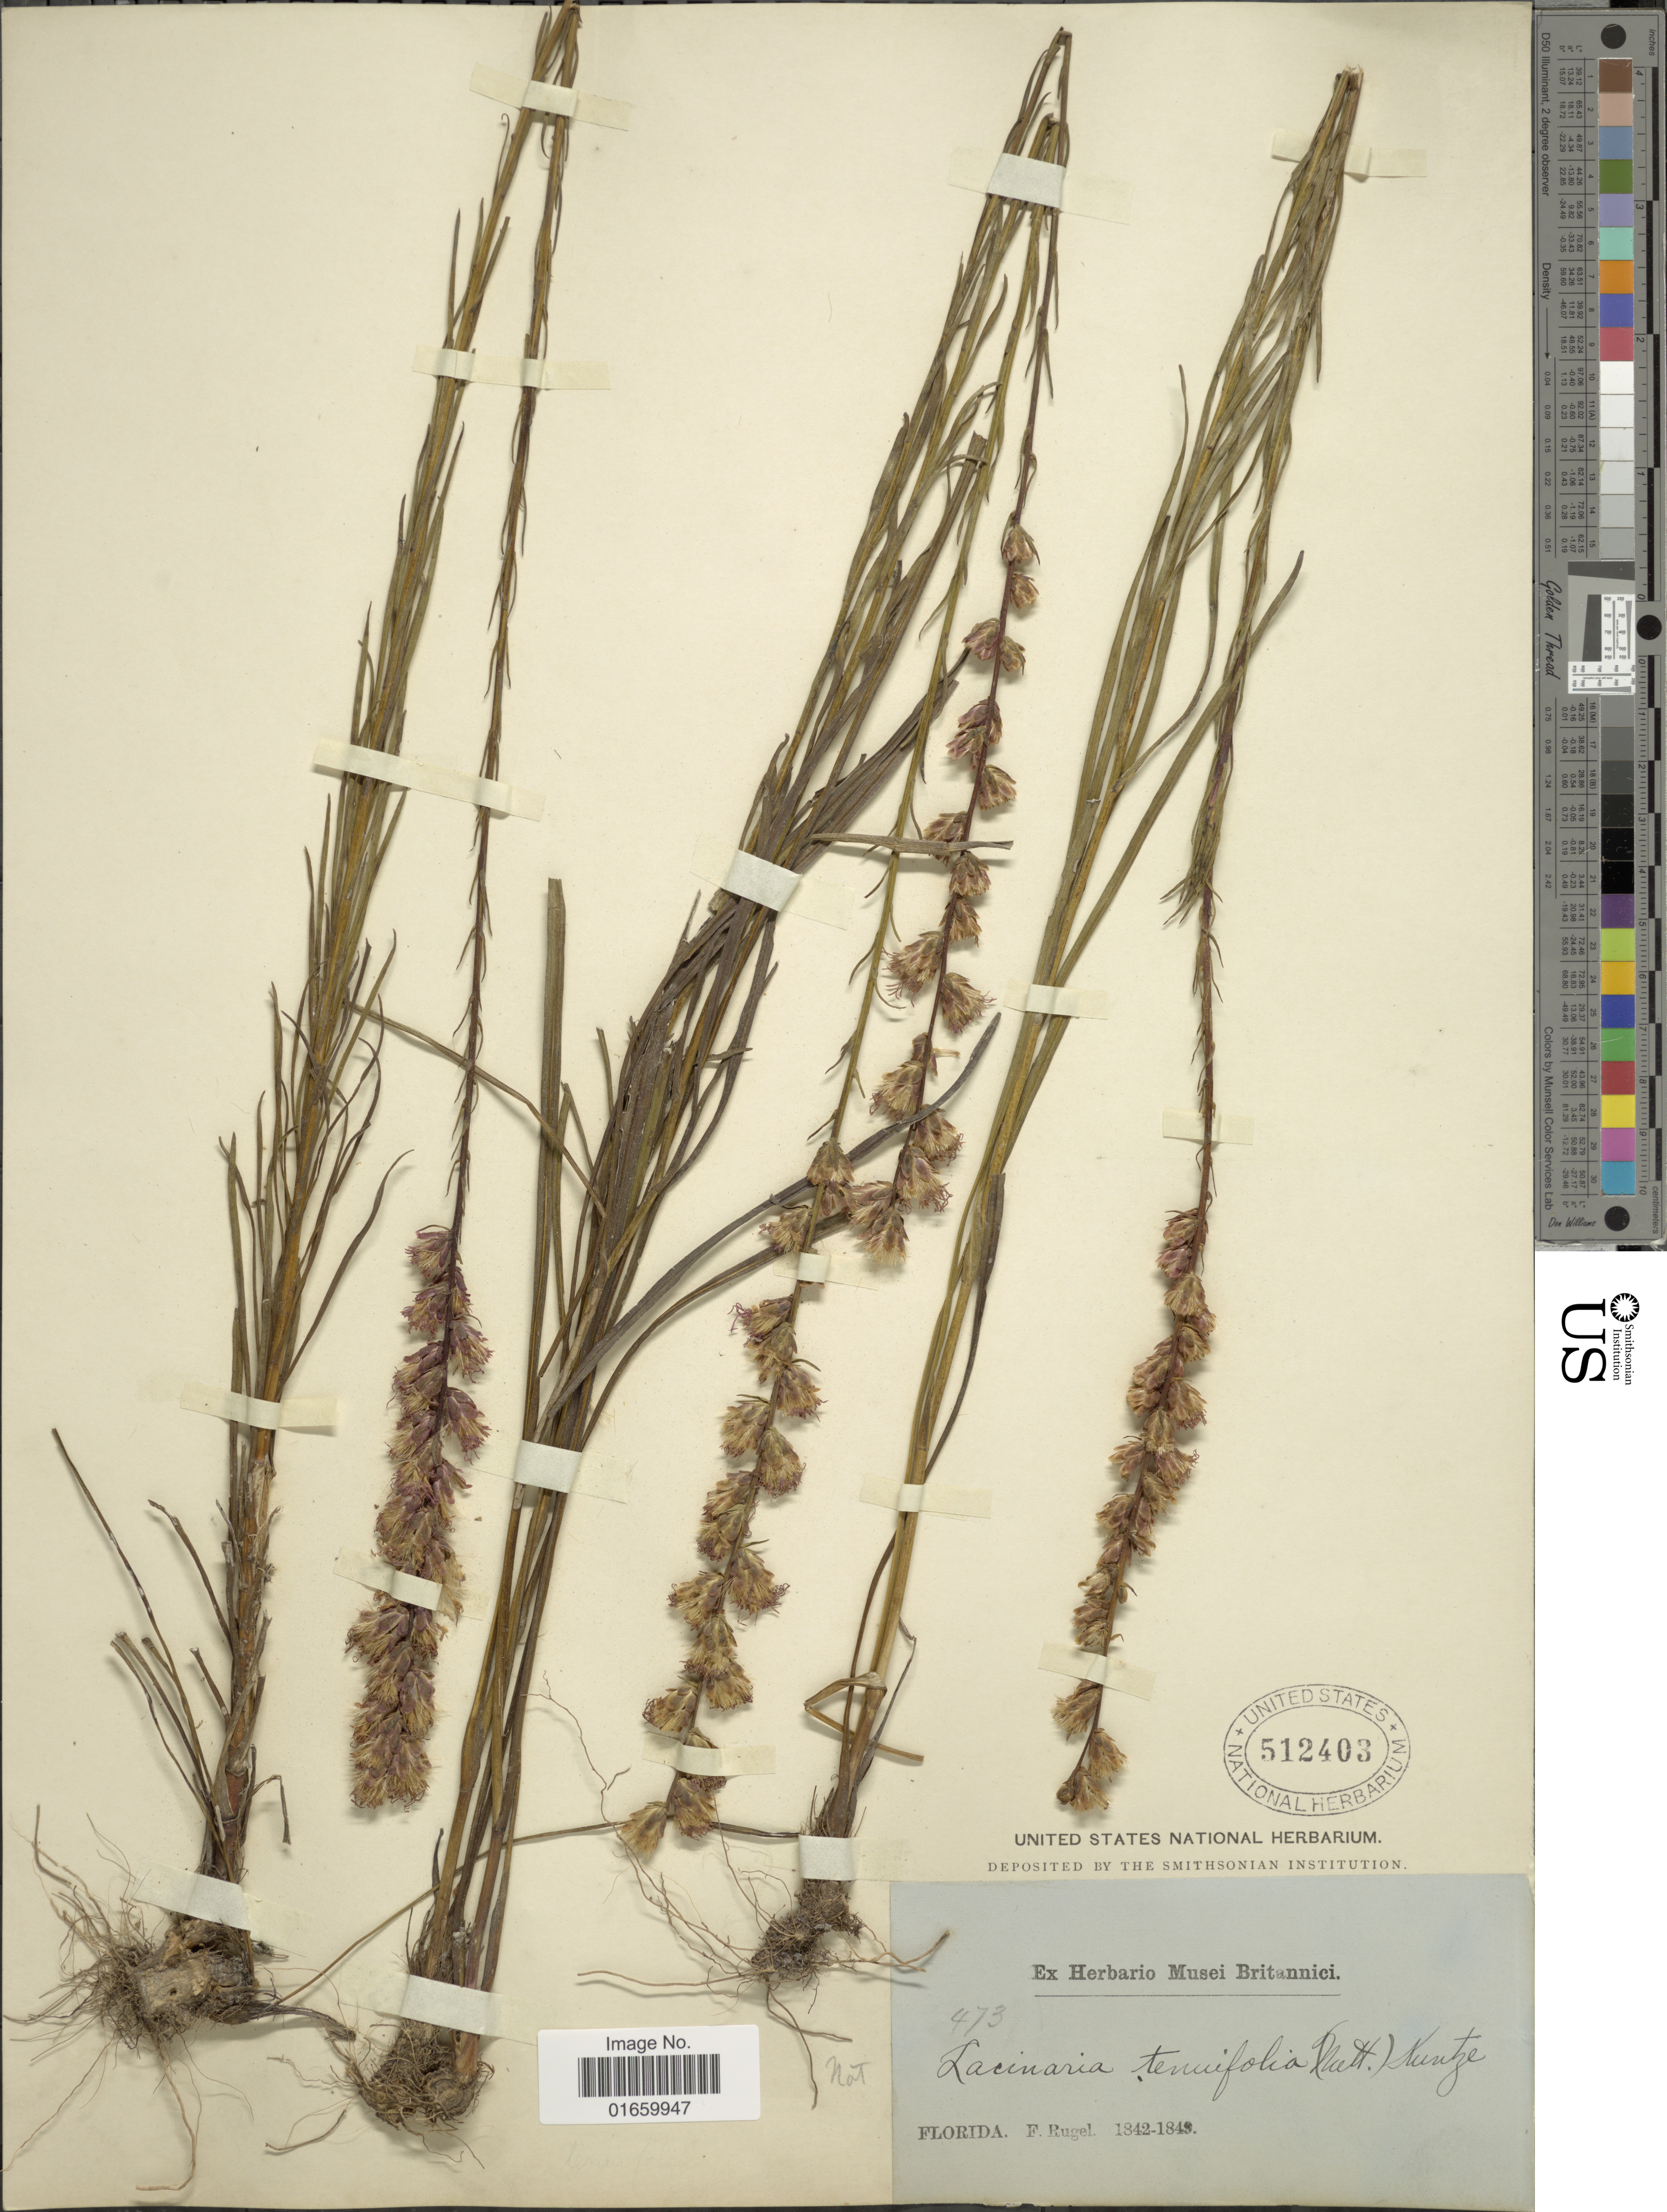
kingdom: Plantae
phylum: Tracheophyta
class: Magnoliopsida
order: Asterales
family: Asteraceae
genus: Liatris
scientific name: Liatris spicata var. resinosa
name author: (Nutt.) Gaiser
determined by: Strong, Mark T., (BOT), Smithsonian Institution - National Museum of Natural History (UNITED STATES)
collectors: F. Rugel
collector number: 473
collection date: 1842/1849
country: United States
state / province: Florida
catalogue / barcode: US 512403